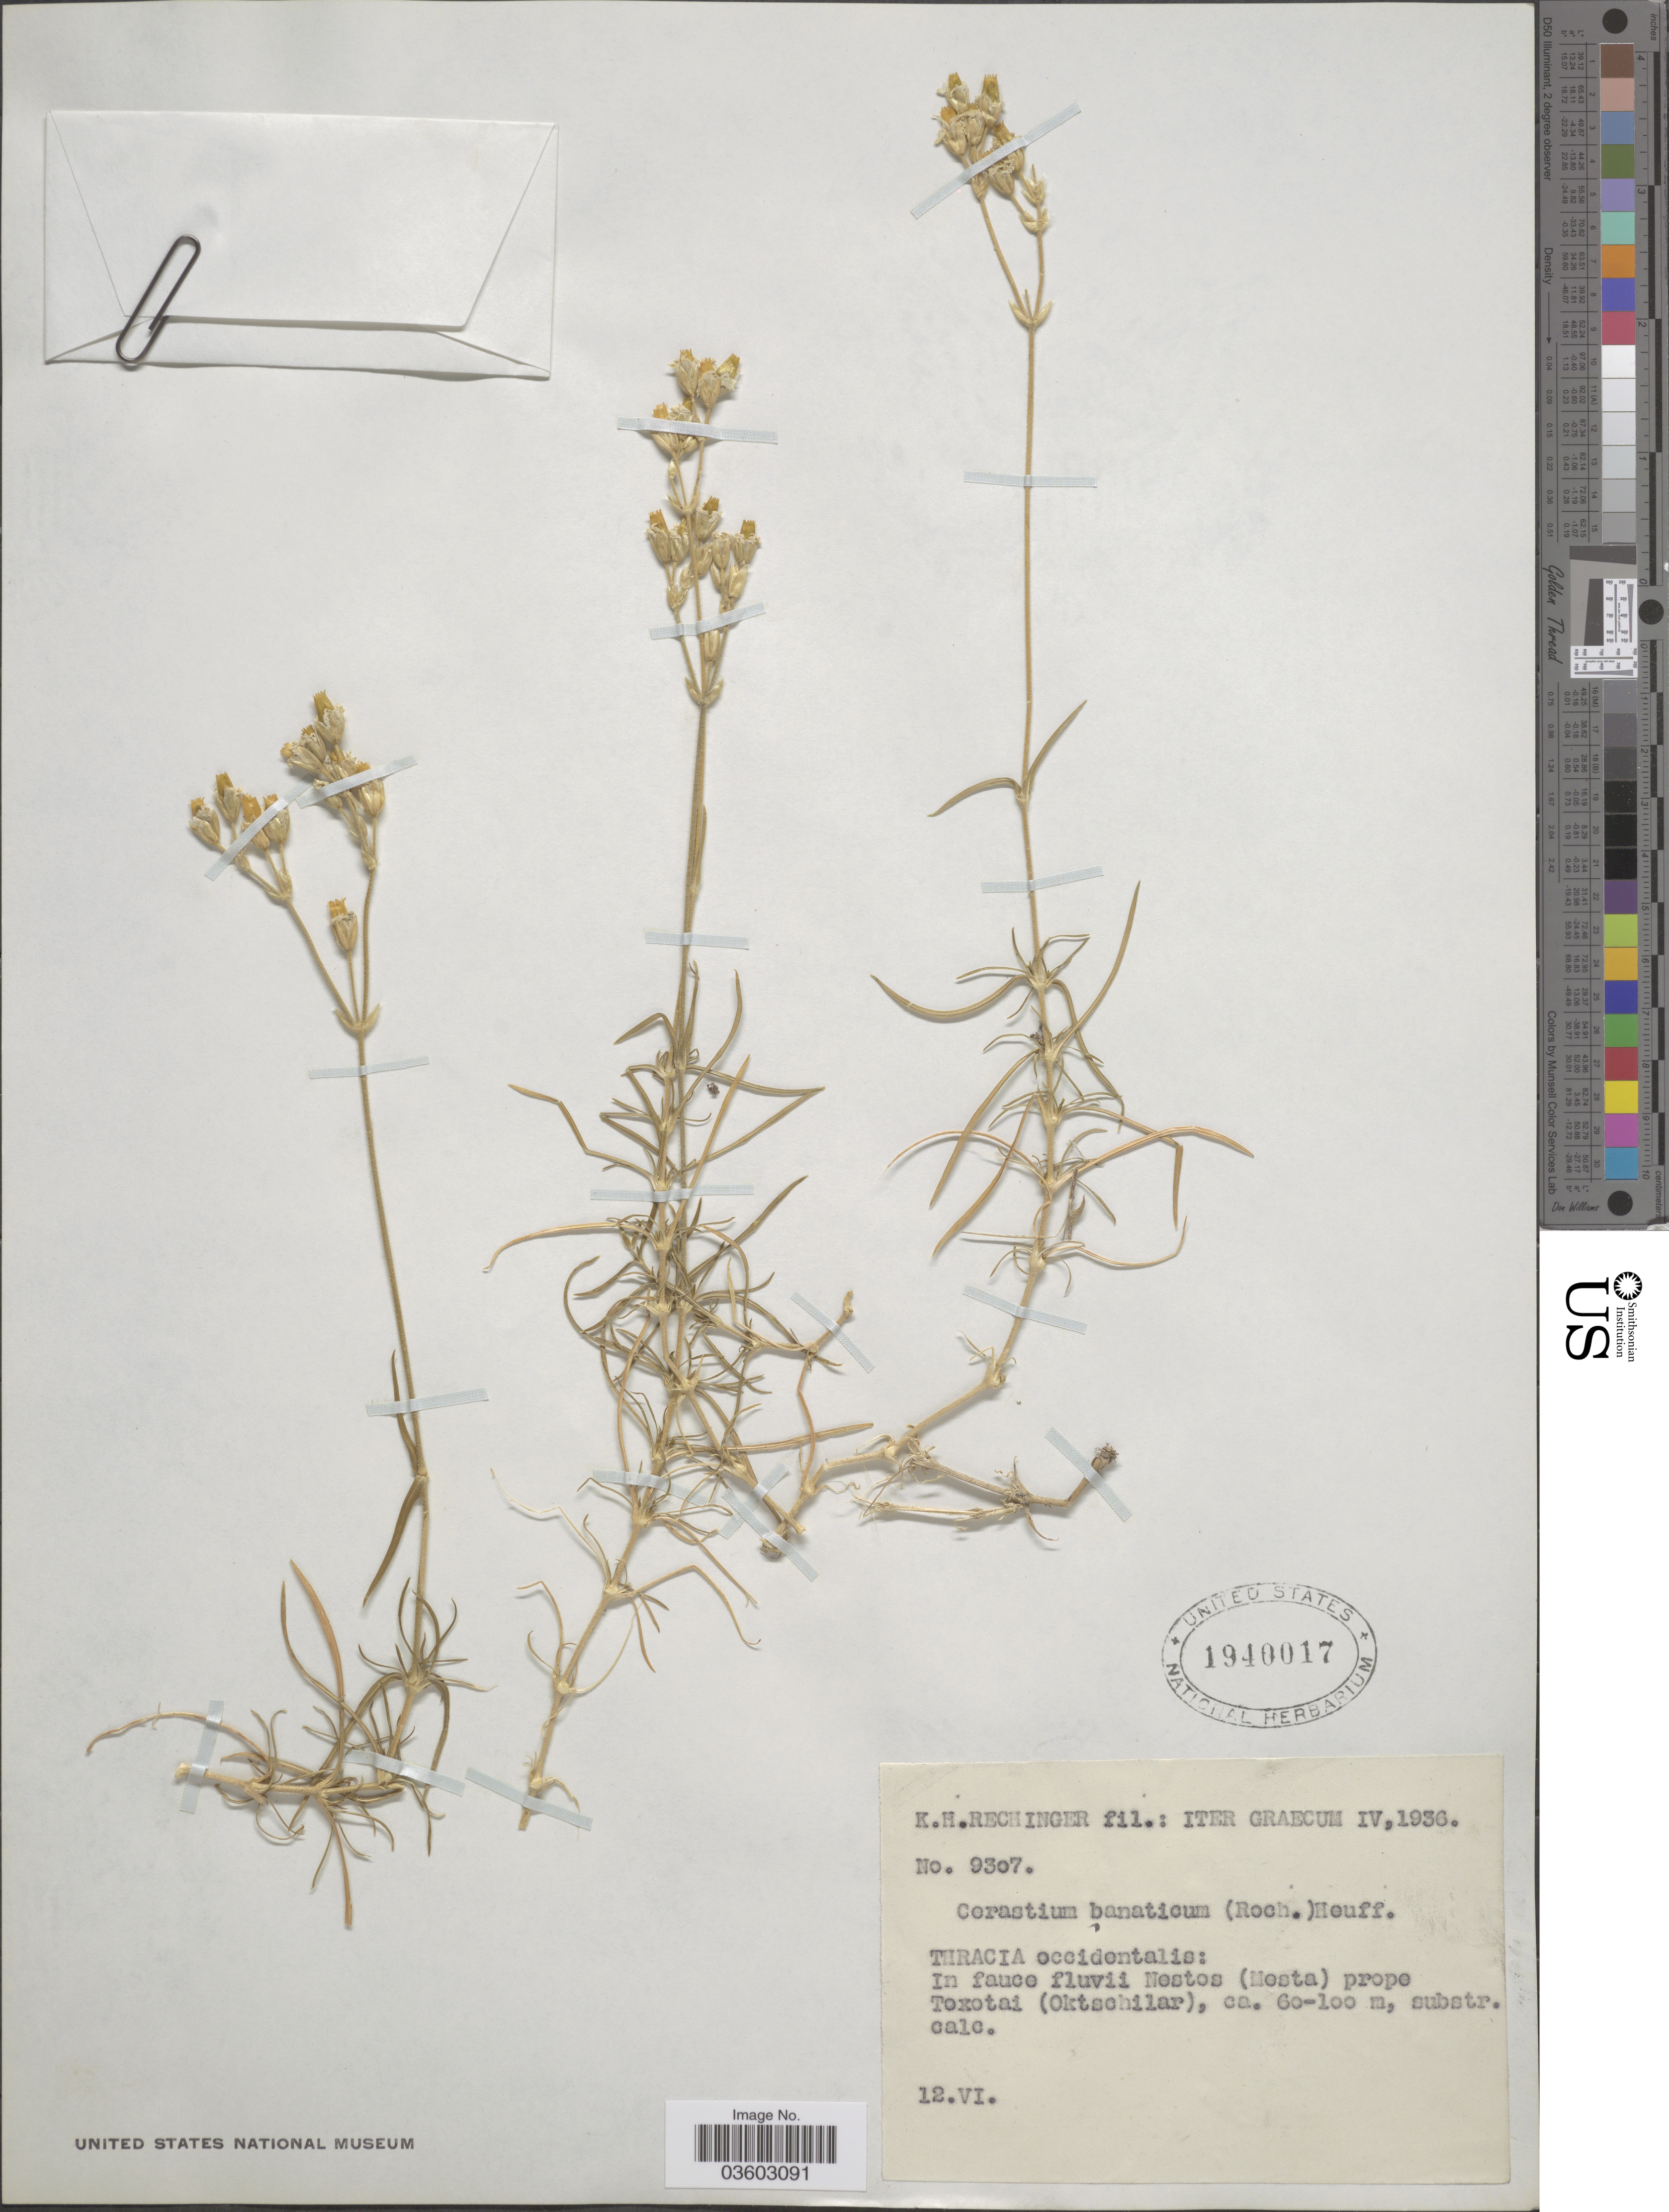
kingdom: Plantae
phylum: Tracheophyta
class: Magnoliopsida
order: Caryophyllales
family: Caryophyllaceae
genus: Cerastium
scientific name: Cerastium banaticum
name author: (Rochel) Heuff.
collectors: K. H. Rechinger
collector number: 9307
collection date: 1936-06-12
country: Greece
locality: Thracia occidentalis: In fauce fluvii Nestos (Mesta) prope Toxotai (Oktschilar).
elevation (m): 60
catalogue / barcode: US 1940017